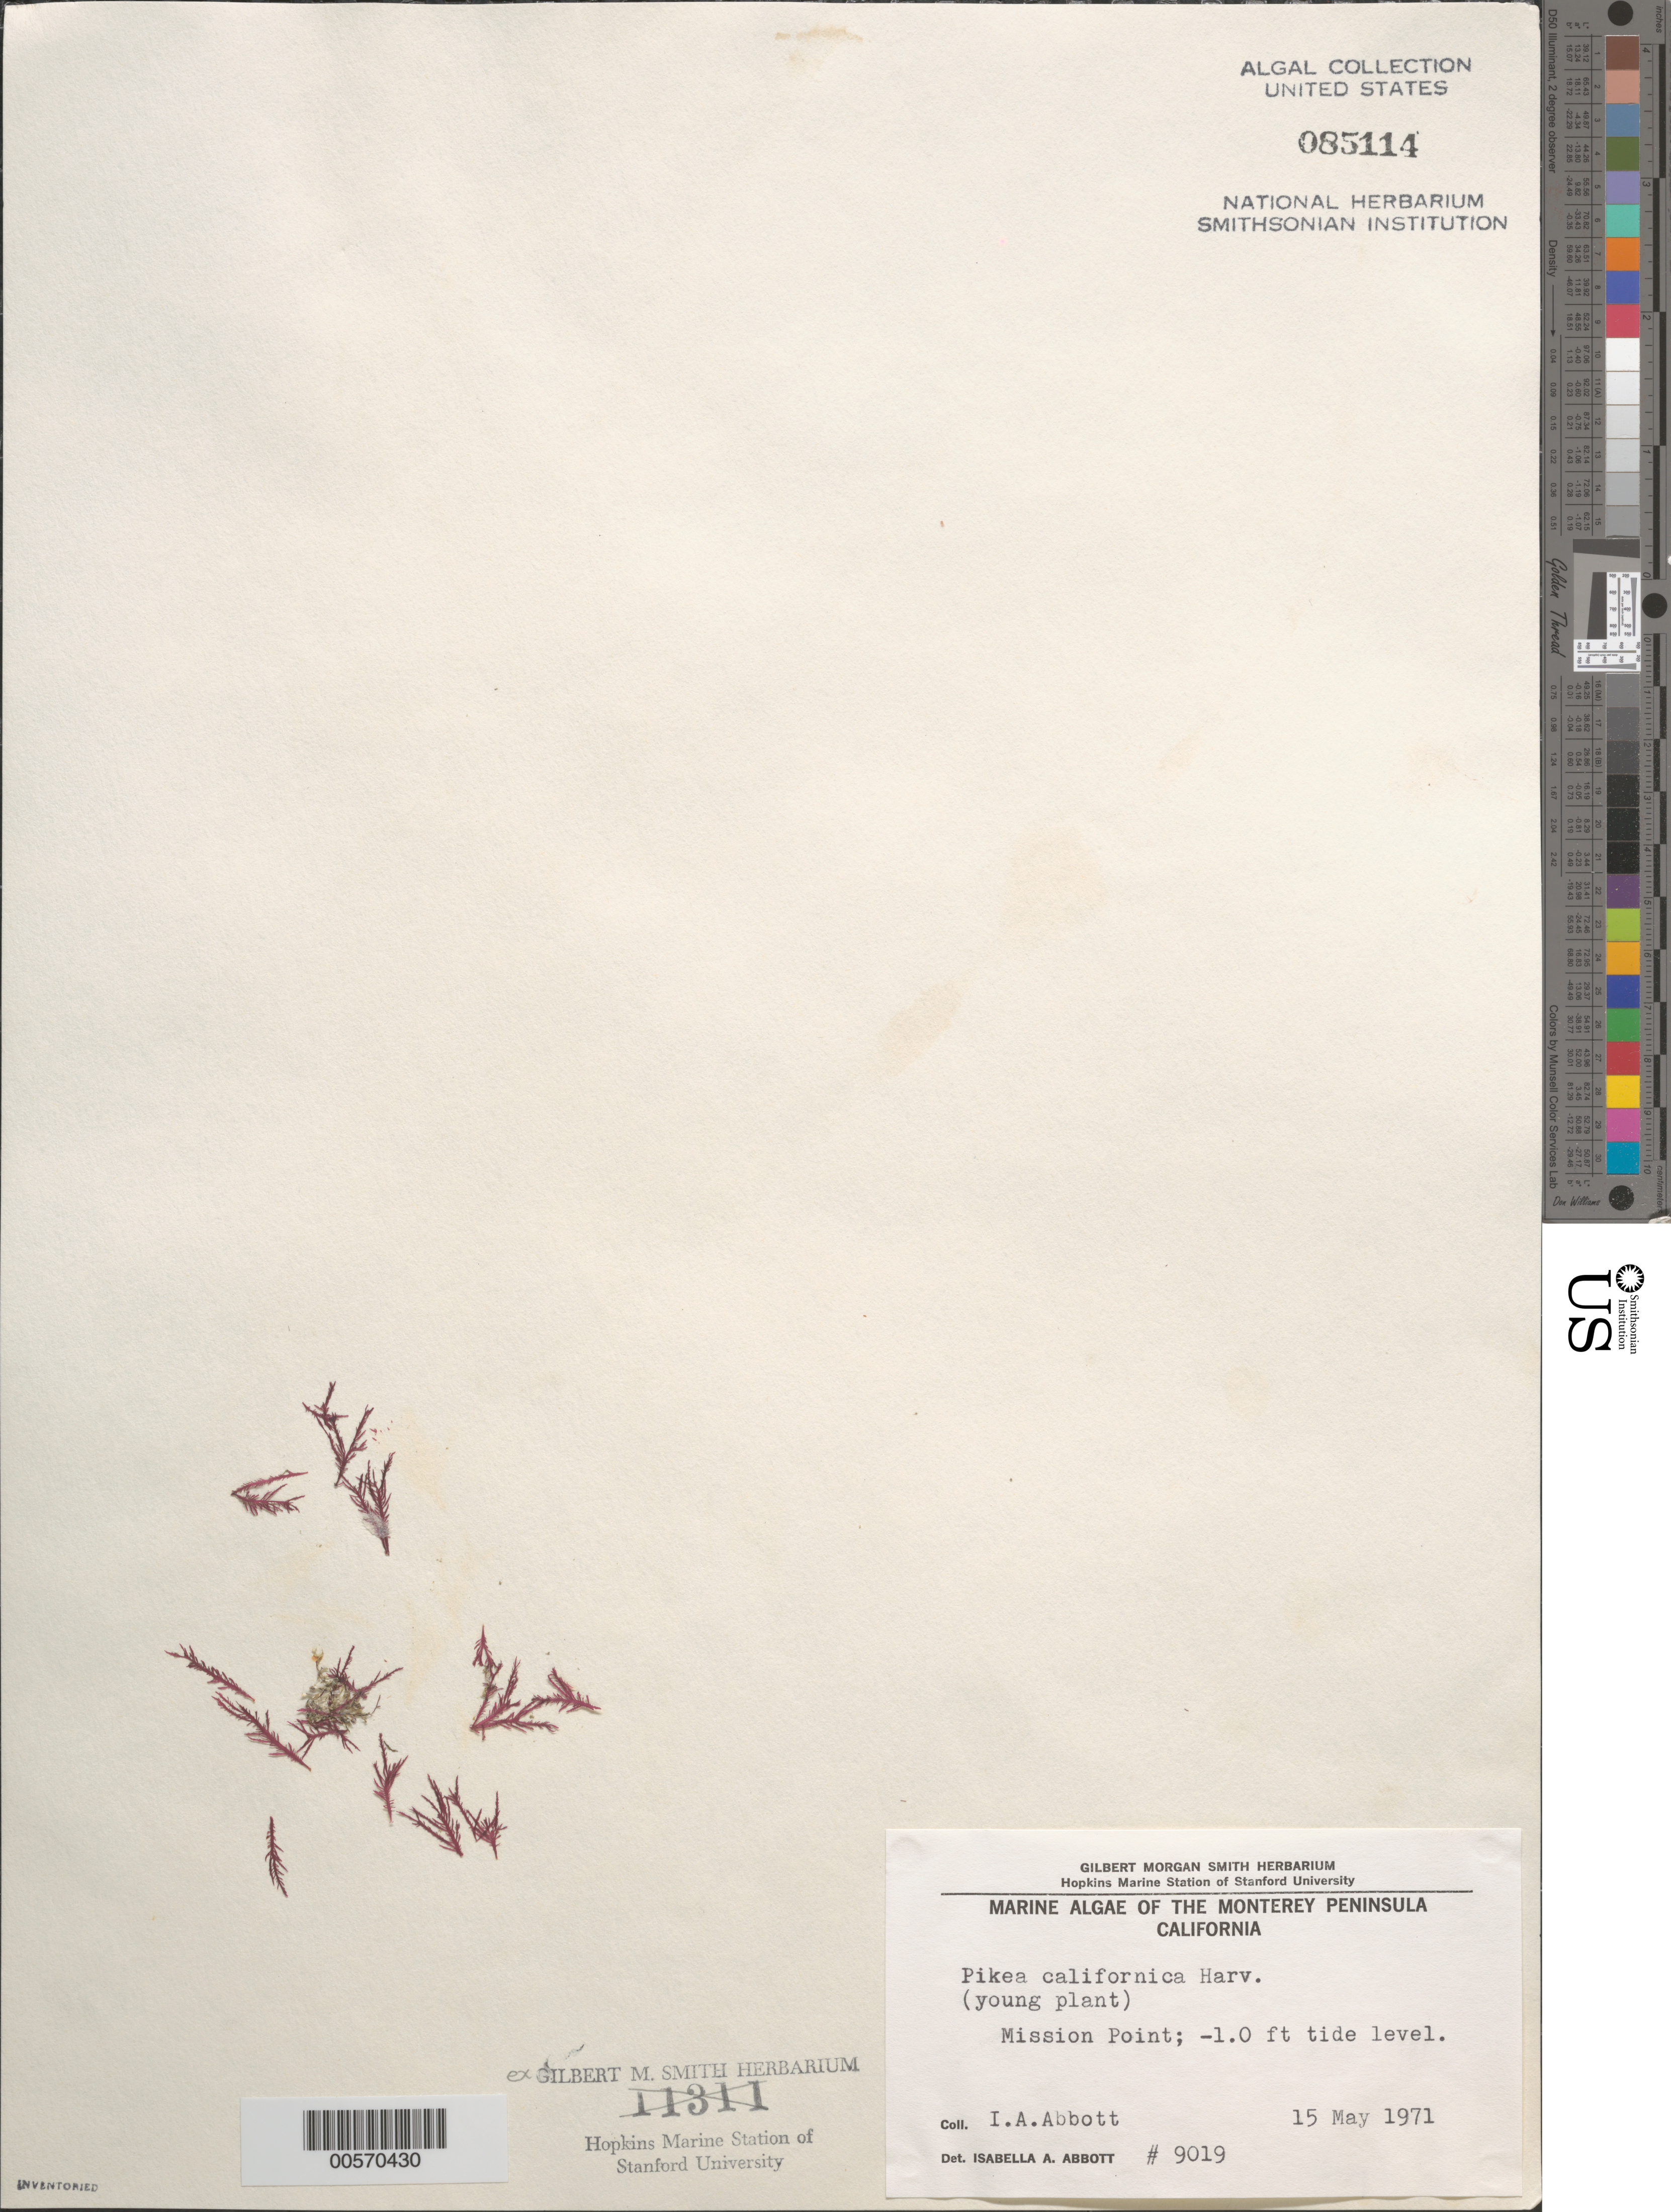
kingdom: Plantae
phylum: Rhodophyta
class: Florideophyceae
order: Gigartinales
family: Dumontiaceae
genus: Pikea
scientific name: Pikea californica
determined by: Abbott, Isabella A.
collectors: I. A. Abbott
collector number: IAA 9019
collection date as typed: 15 May 1971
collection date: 1971-05-15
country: United States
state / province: California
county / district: Monterey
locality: Mission Point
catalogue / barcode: US 85114